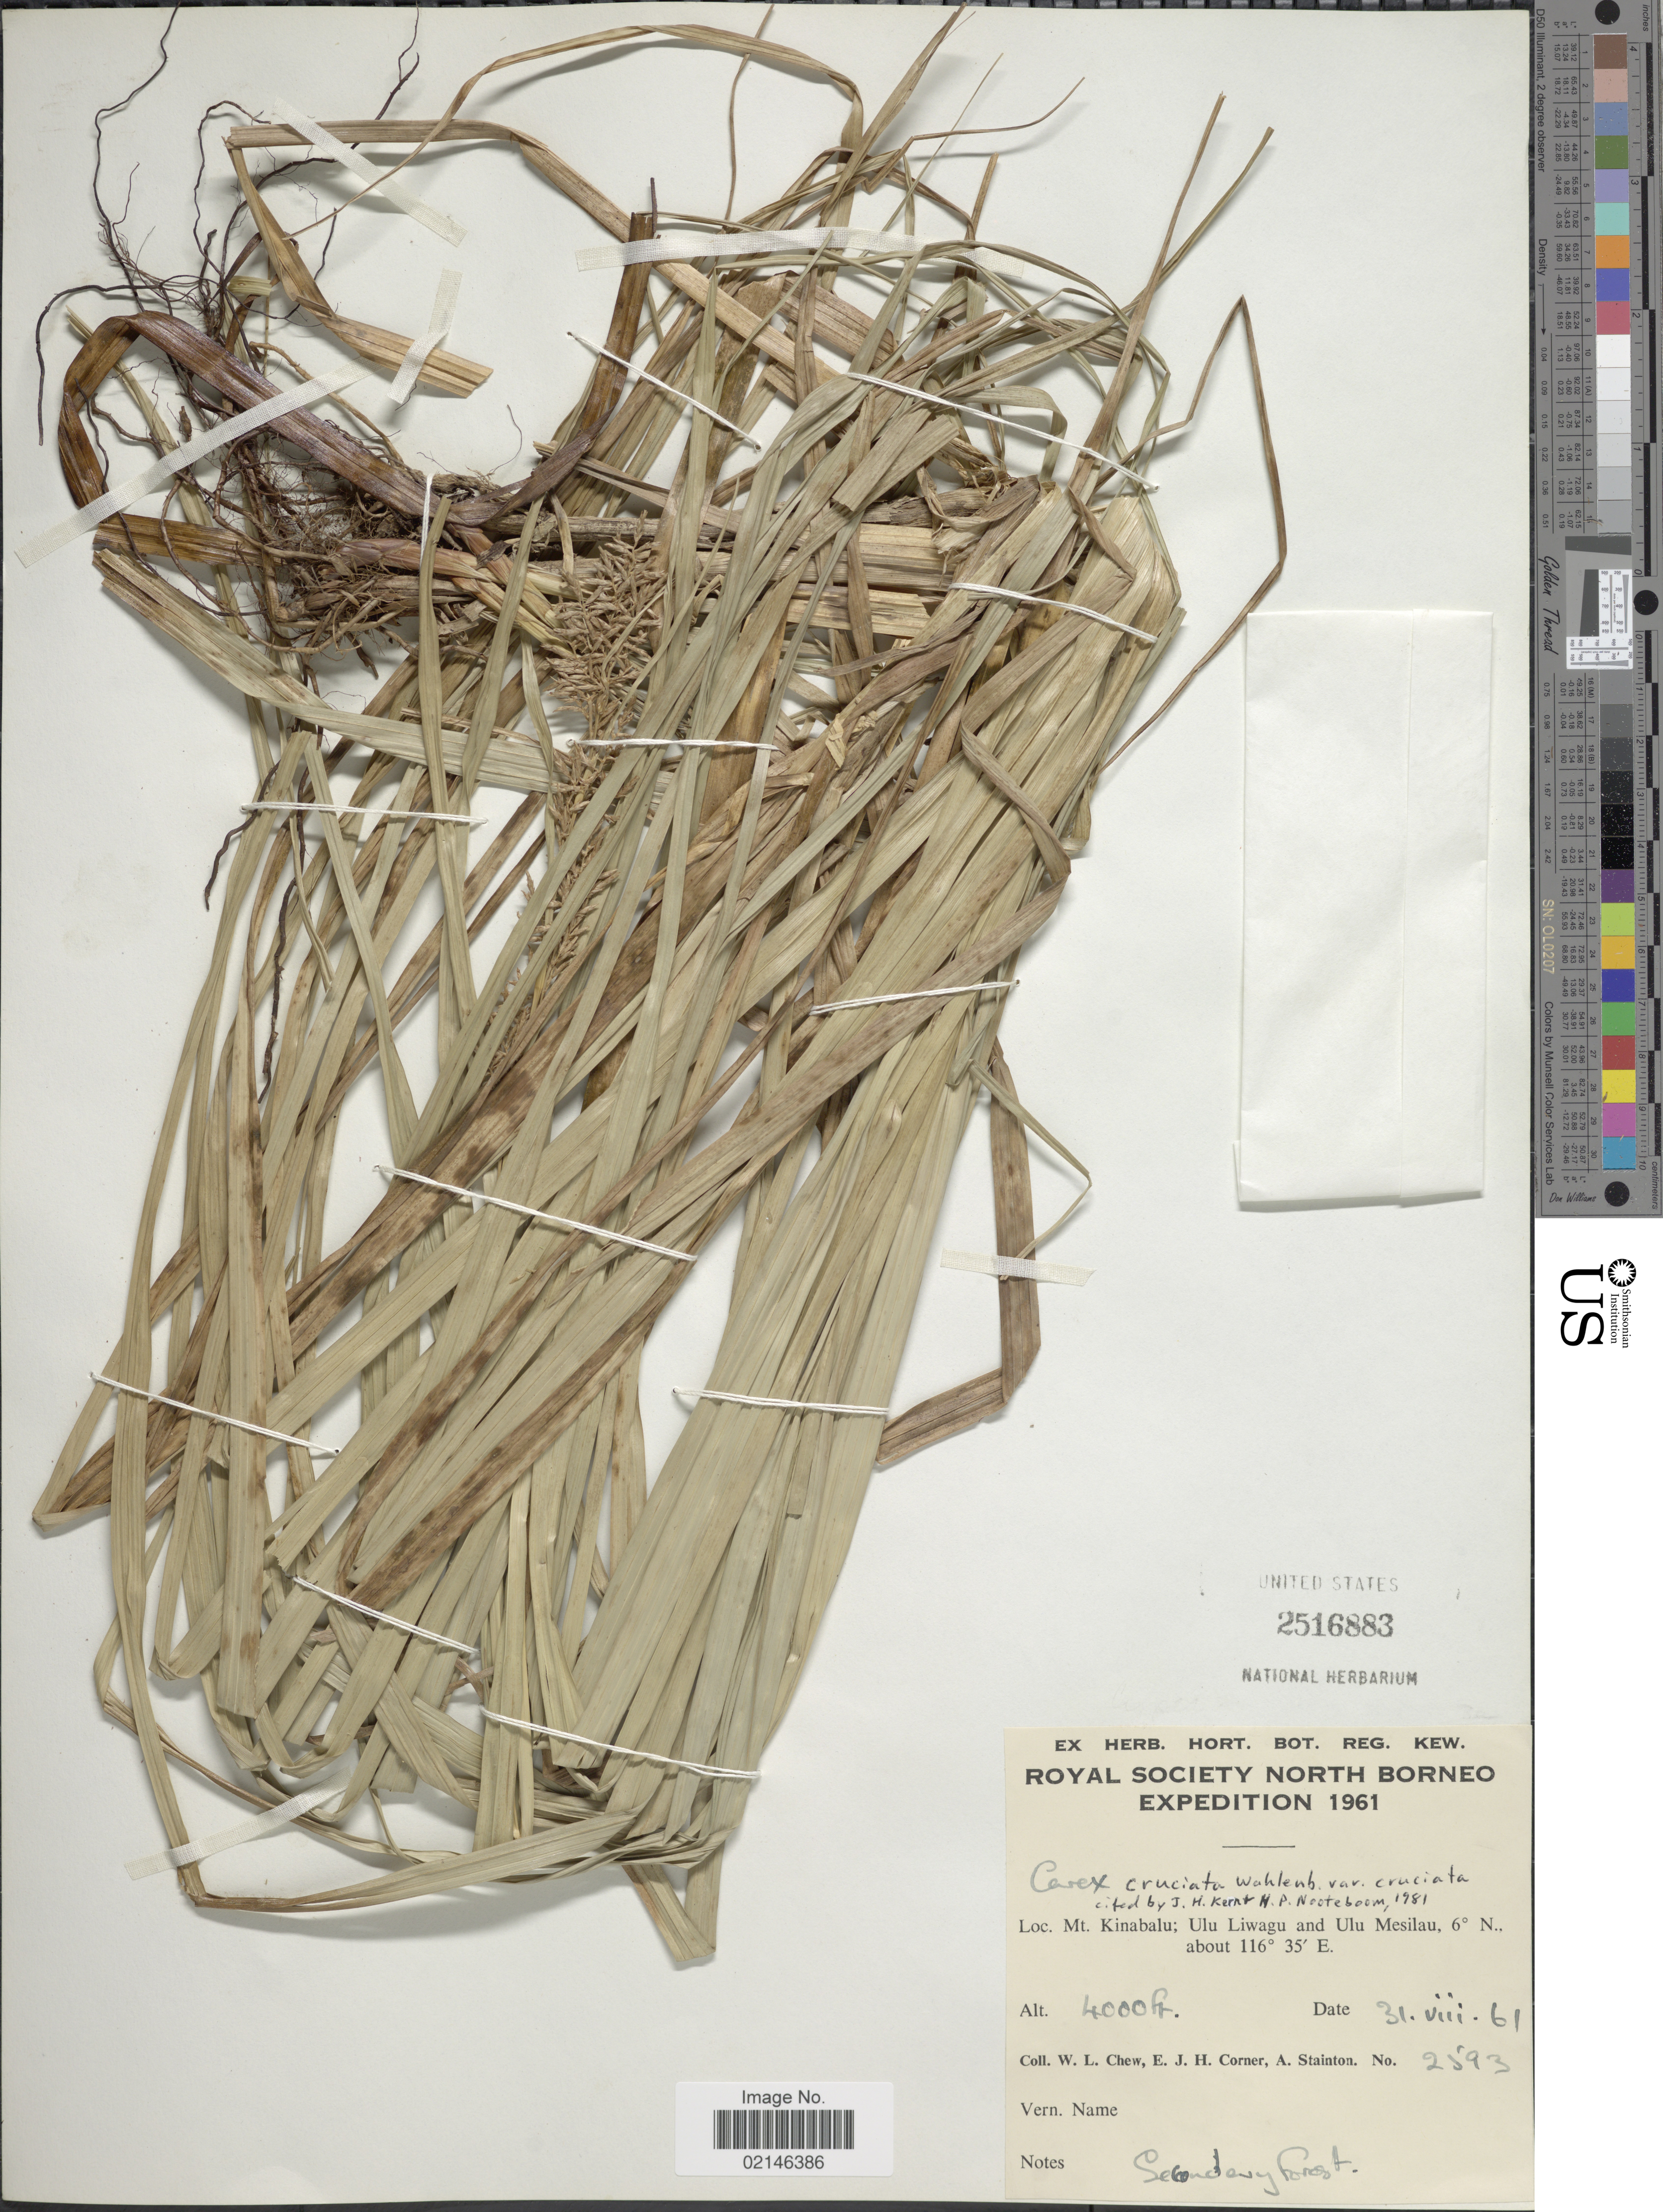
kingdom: Plantae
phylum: Tracheophyta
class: Liliopsida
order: Poales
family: Cyperaceae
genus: Carex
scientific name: Carex cruciata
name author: Wahlenb.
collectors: W. Chew, E. Corner & A. Stainton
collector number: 2593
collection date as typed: Transcribed d/m/y: 31/8/61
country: Malaysia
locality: North Borneo, Mt. Kinabalu; Ulu Liwagu and Ulu Mesilau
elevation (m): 1219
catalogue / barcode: US 2516883